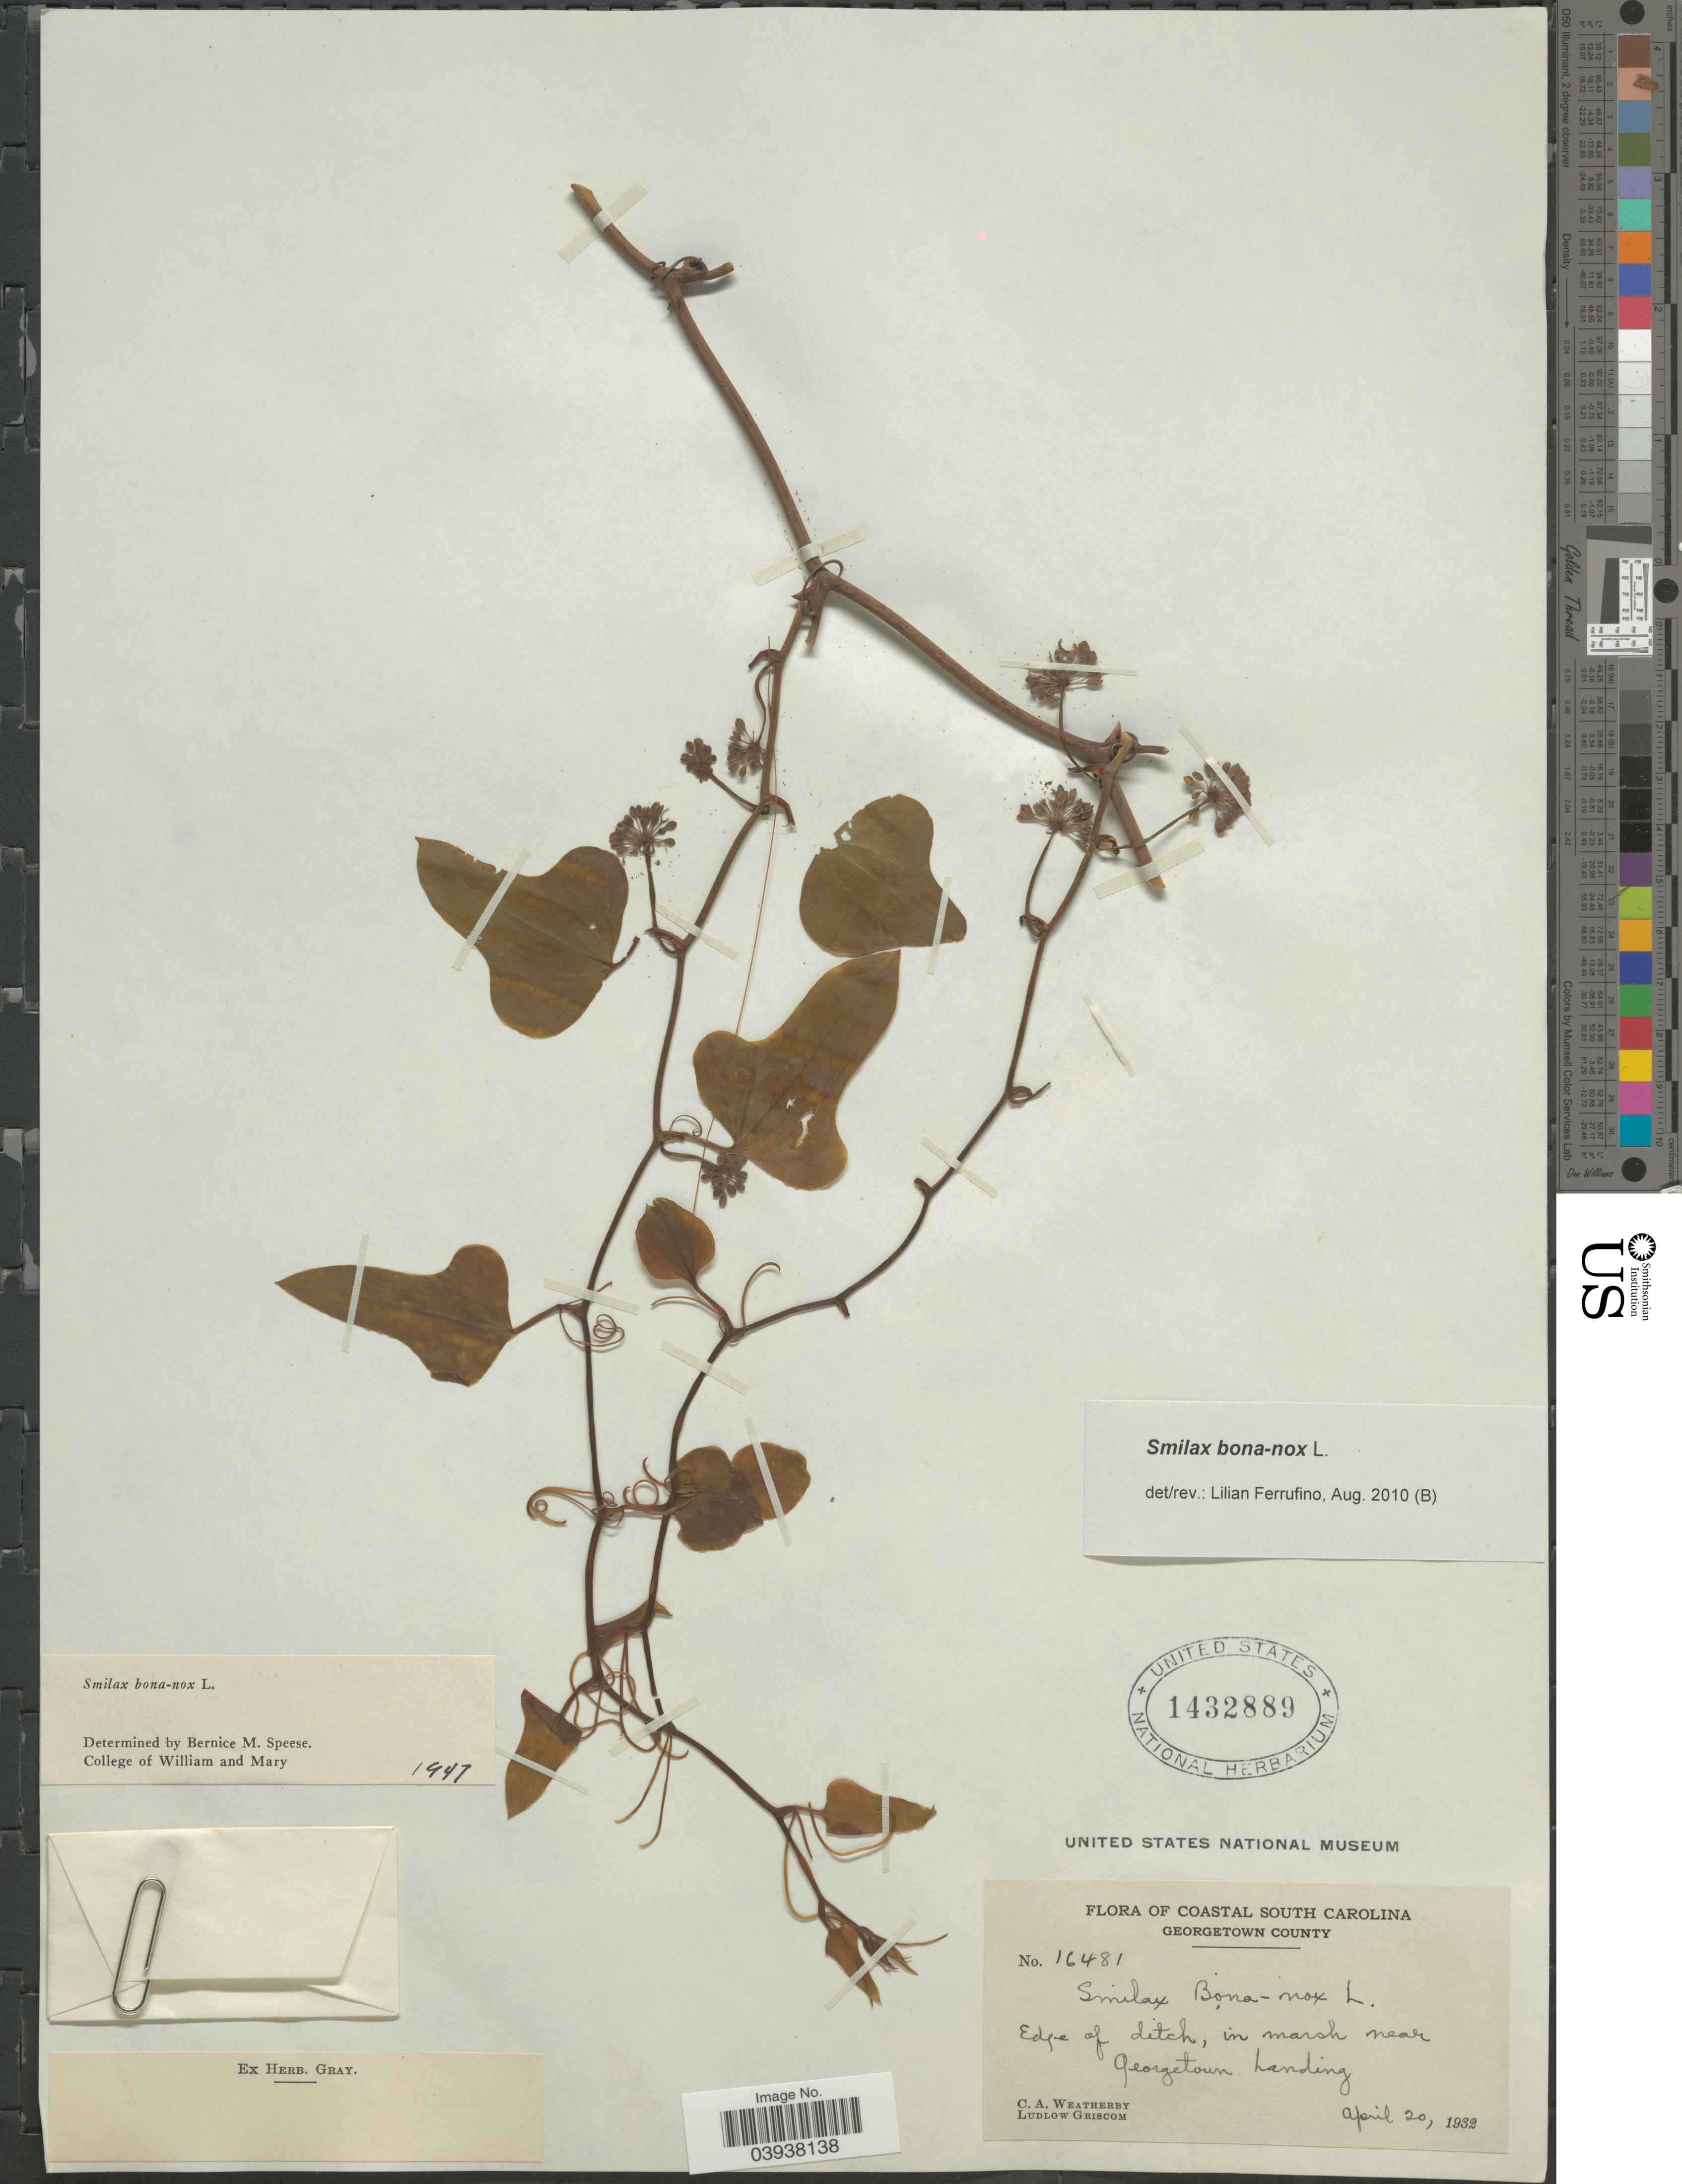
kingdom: Plantae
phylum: Tracheophyta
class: Liliopsida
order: Liliales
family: Smilacaceae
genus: Smilax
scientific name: Smilax bona-nox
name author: L.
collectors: C. A. Weatherby & L. Griscom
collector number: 16481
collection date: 1932-04-20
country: United States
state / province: South Carolina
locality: Coastal South Carolina. Georgetown County. Edge of ditch, in marsh near Georgetown Landing.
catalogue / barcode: US 1432889